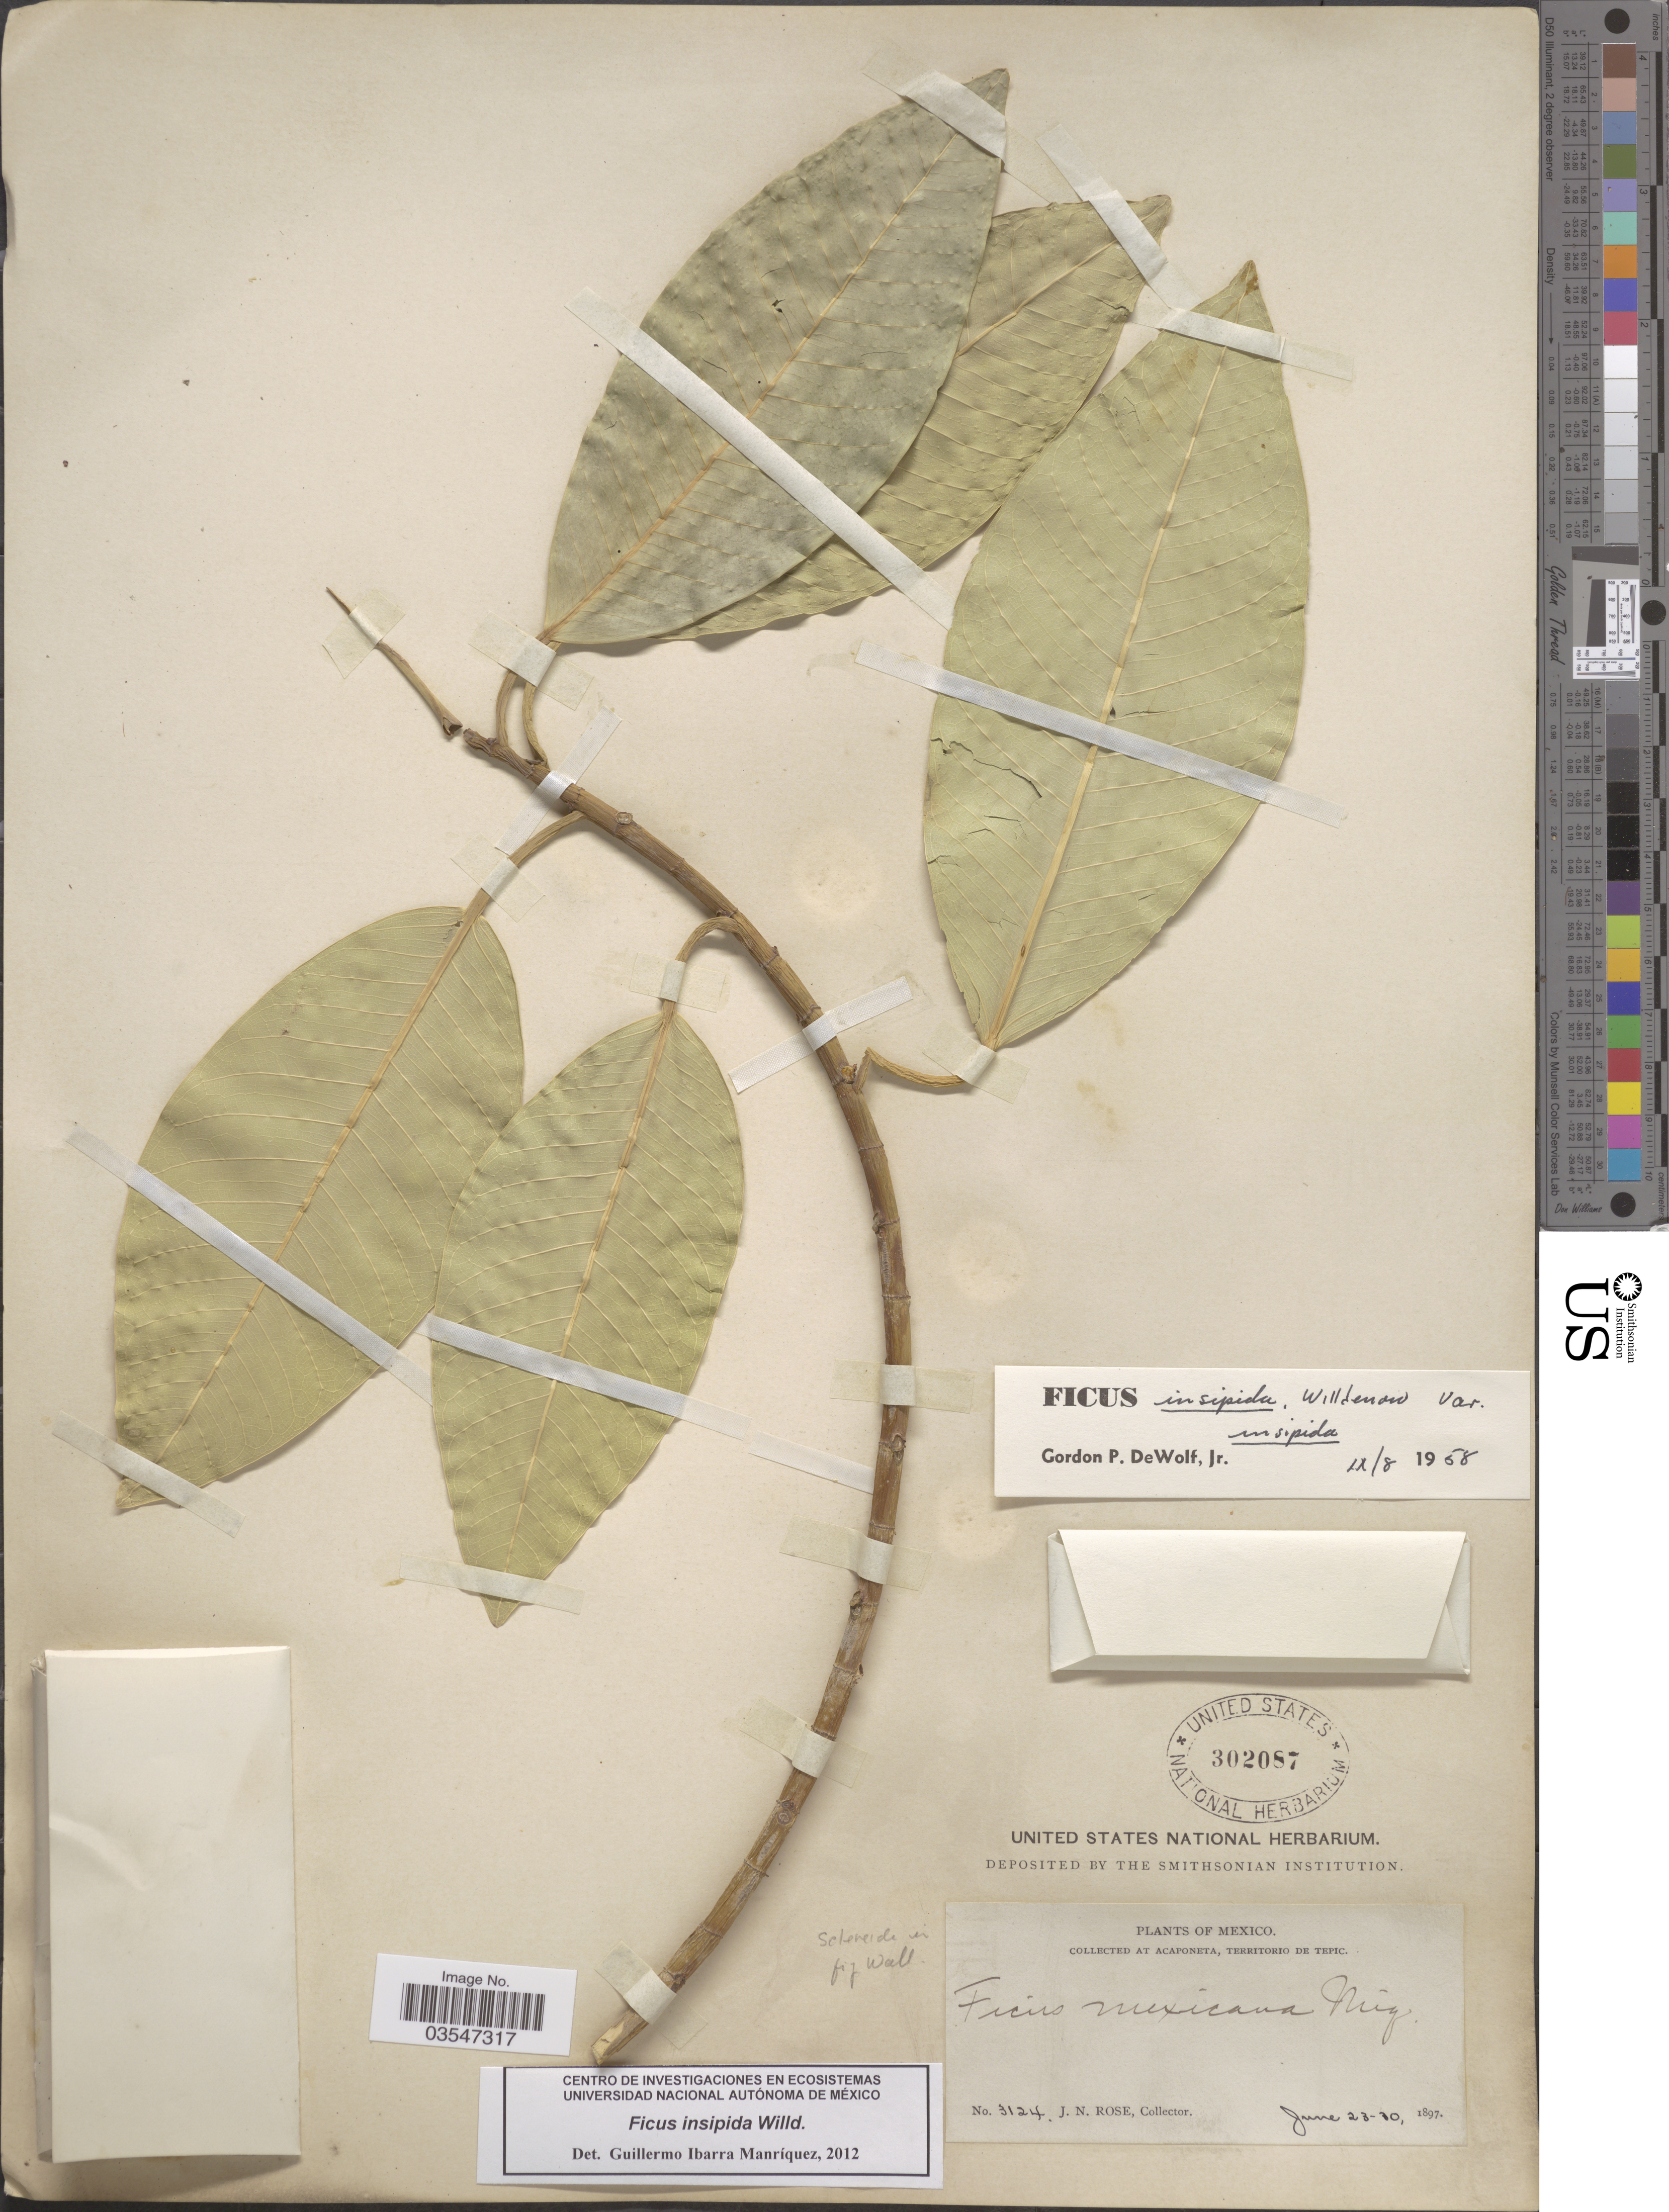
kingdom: Plantae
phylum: Tracheophyta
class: Magnoliopsida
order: Rosales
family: Moraceae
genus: Ficus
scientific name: Ficus insipida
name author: Willd.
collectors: J. N. Rose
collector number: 3124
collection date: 1897-06-23/1897-06-30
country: Mexico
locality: Acaponeta, Territorio de Tepic.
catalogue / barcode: US 302087